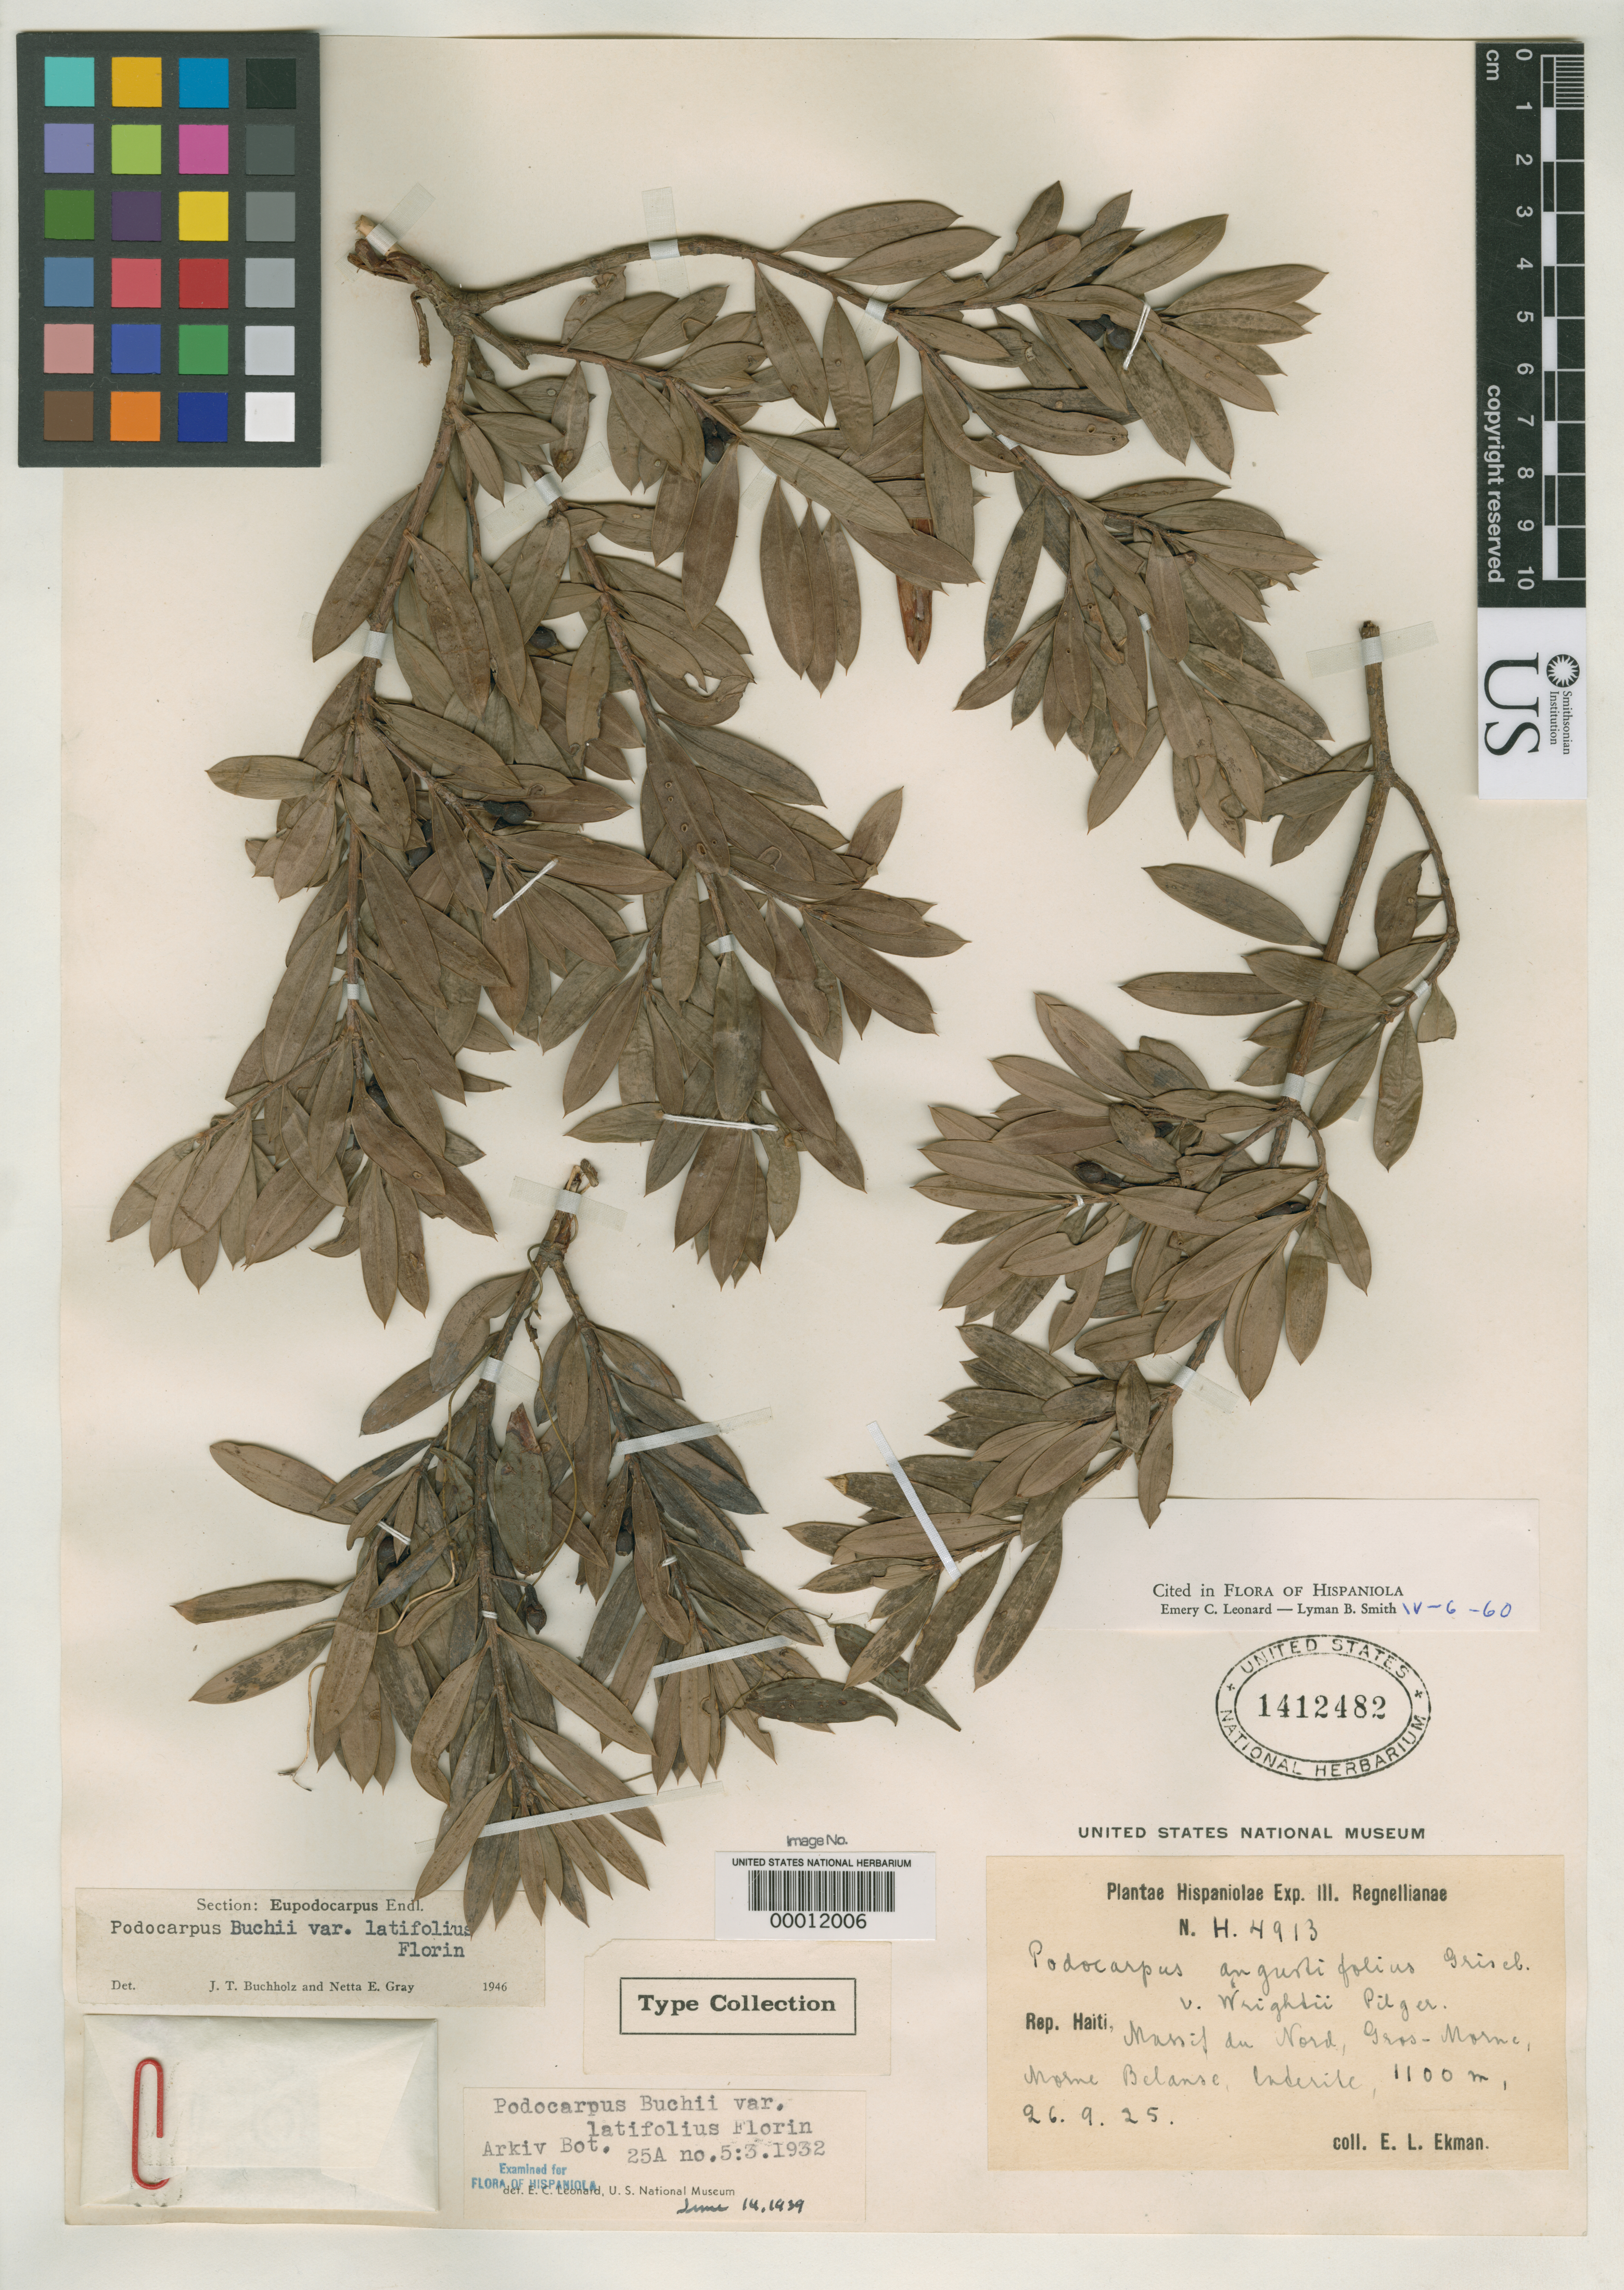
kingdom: Plantae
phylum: Tracheophyta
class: Pinopsida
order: Pinales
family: Podocarpaceae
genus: Podocarpus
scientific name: Podocarpus buchii var. latifolius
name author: Florin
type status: Isotype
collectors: E. L. Ekman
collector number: H 4913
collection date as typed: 26 Sep 1925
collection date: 1925-09-26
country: Haiti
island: Hispaniola Island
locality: Massif du Nord, Gros-Morne, morne Bellance, latent.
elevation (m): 100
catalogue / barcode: US 1412482